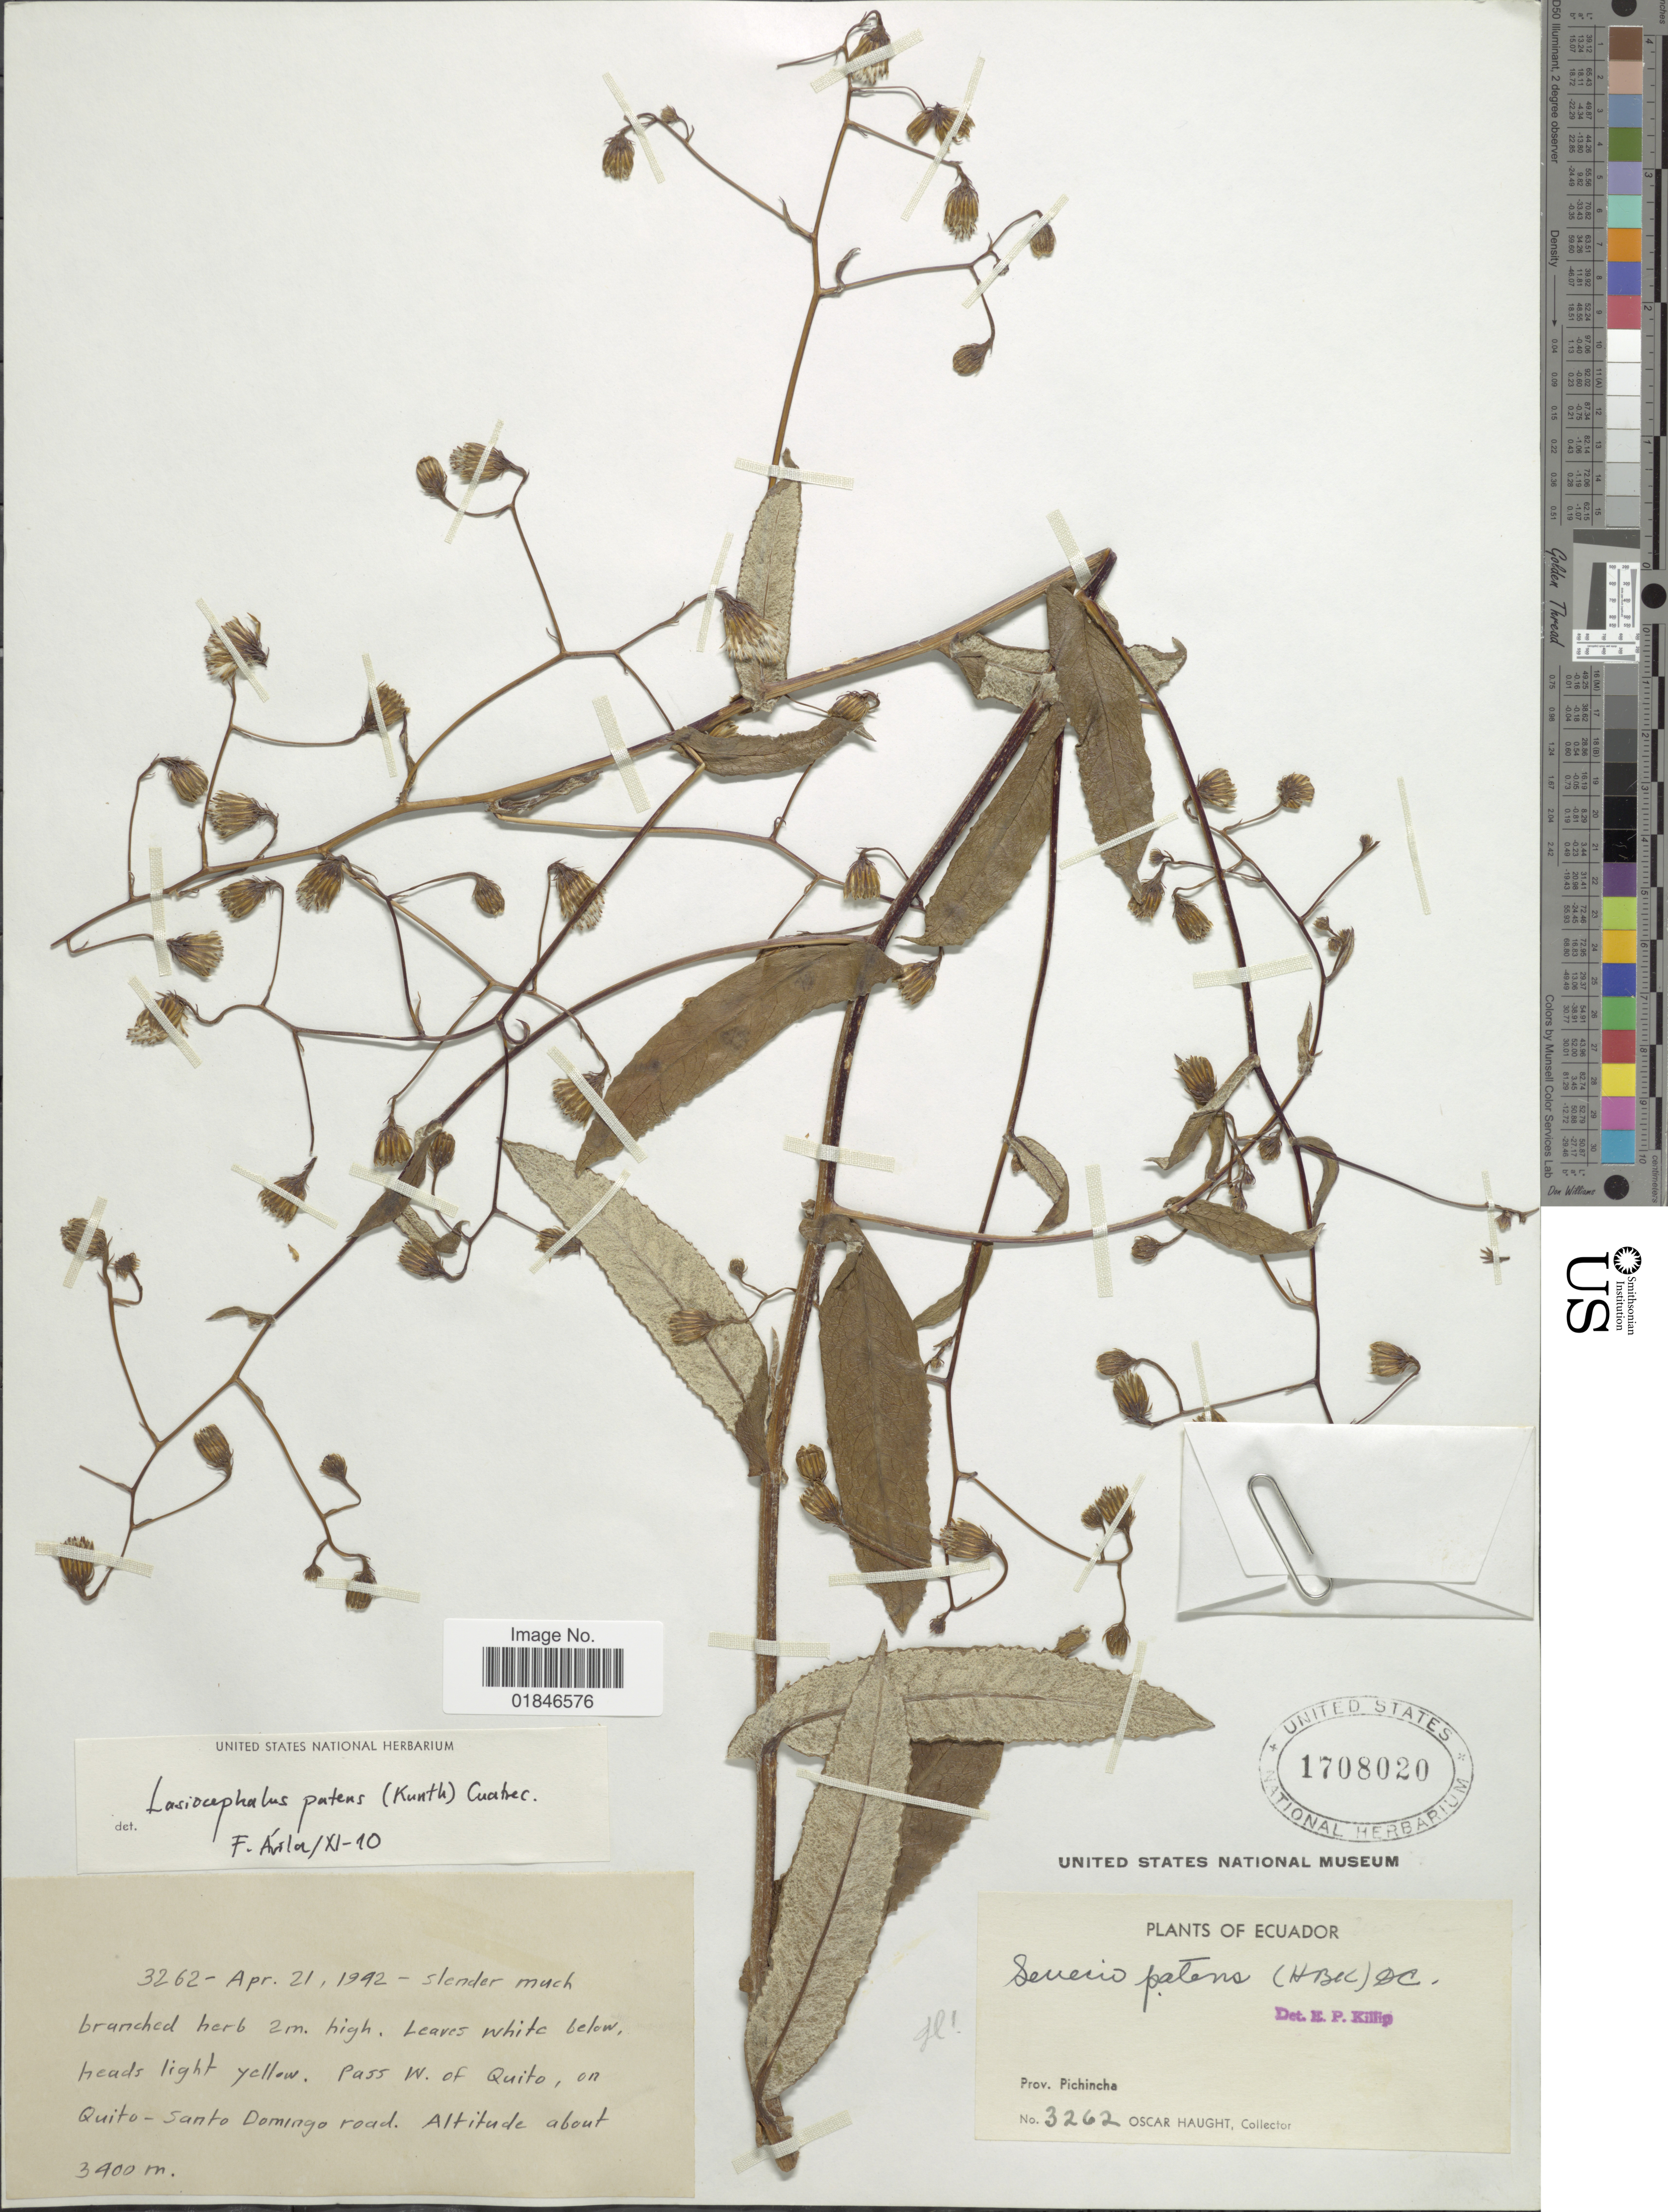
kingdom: Plantae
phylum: Tracheophyta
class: Magnoliopsida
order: Asterales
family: Asteraceae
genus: Senecio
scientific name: Senecio patens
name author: (Kunth) DC.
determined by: Salomon, Luciana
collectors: O. L. Haught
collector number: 3262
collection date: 1942-04-21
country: Ecuador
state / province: Pichincha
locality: Prov. Pichinch. Pass W. of Quito, on Quito - Santo Domingo road.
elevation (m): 3400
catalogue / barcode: US 1708020